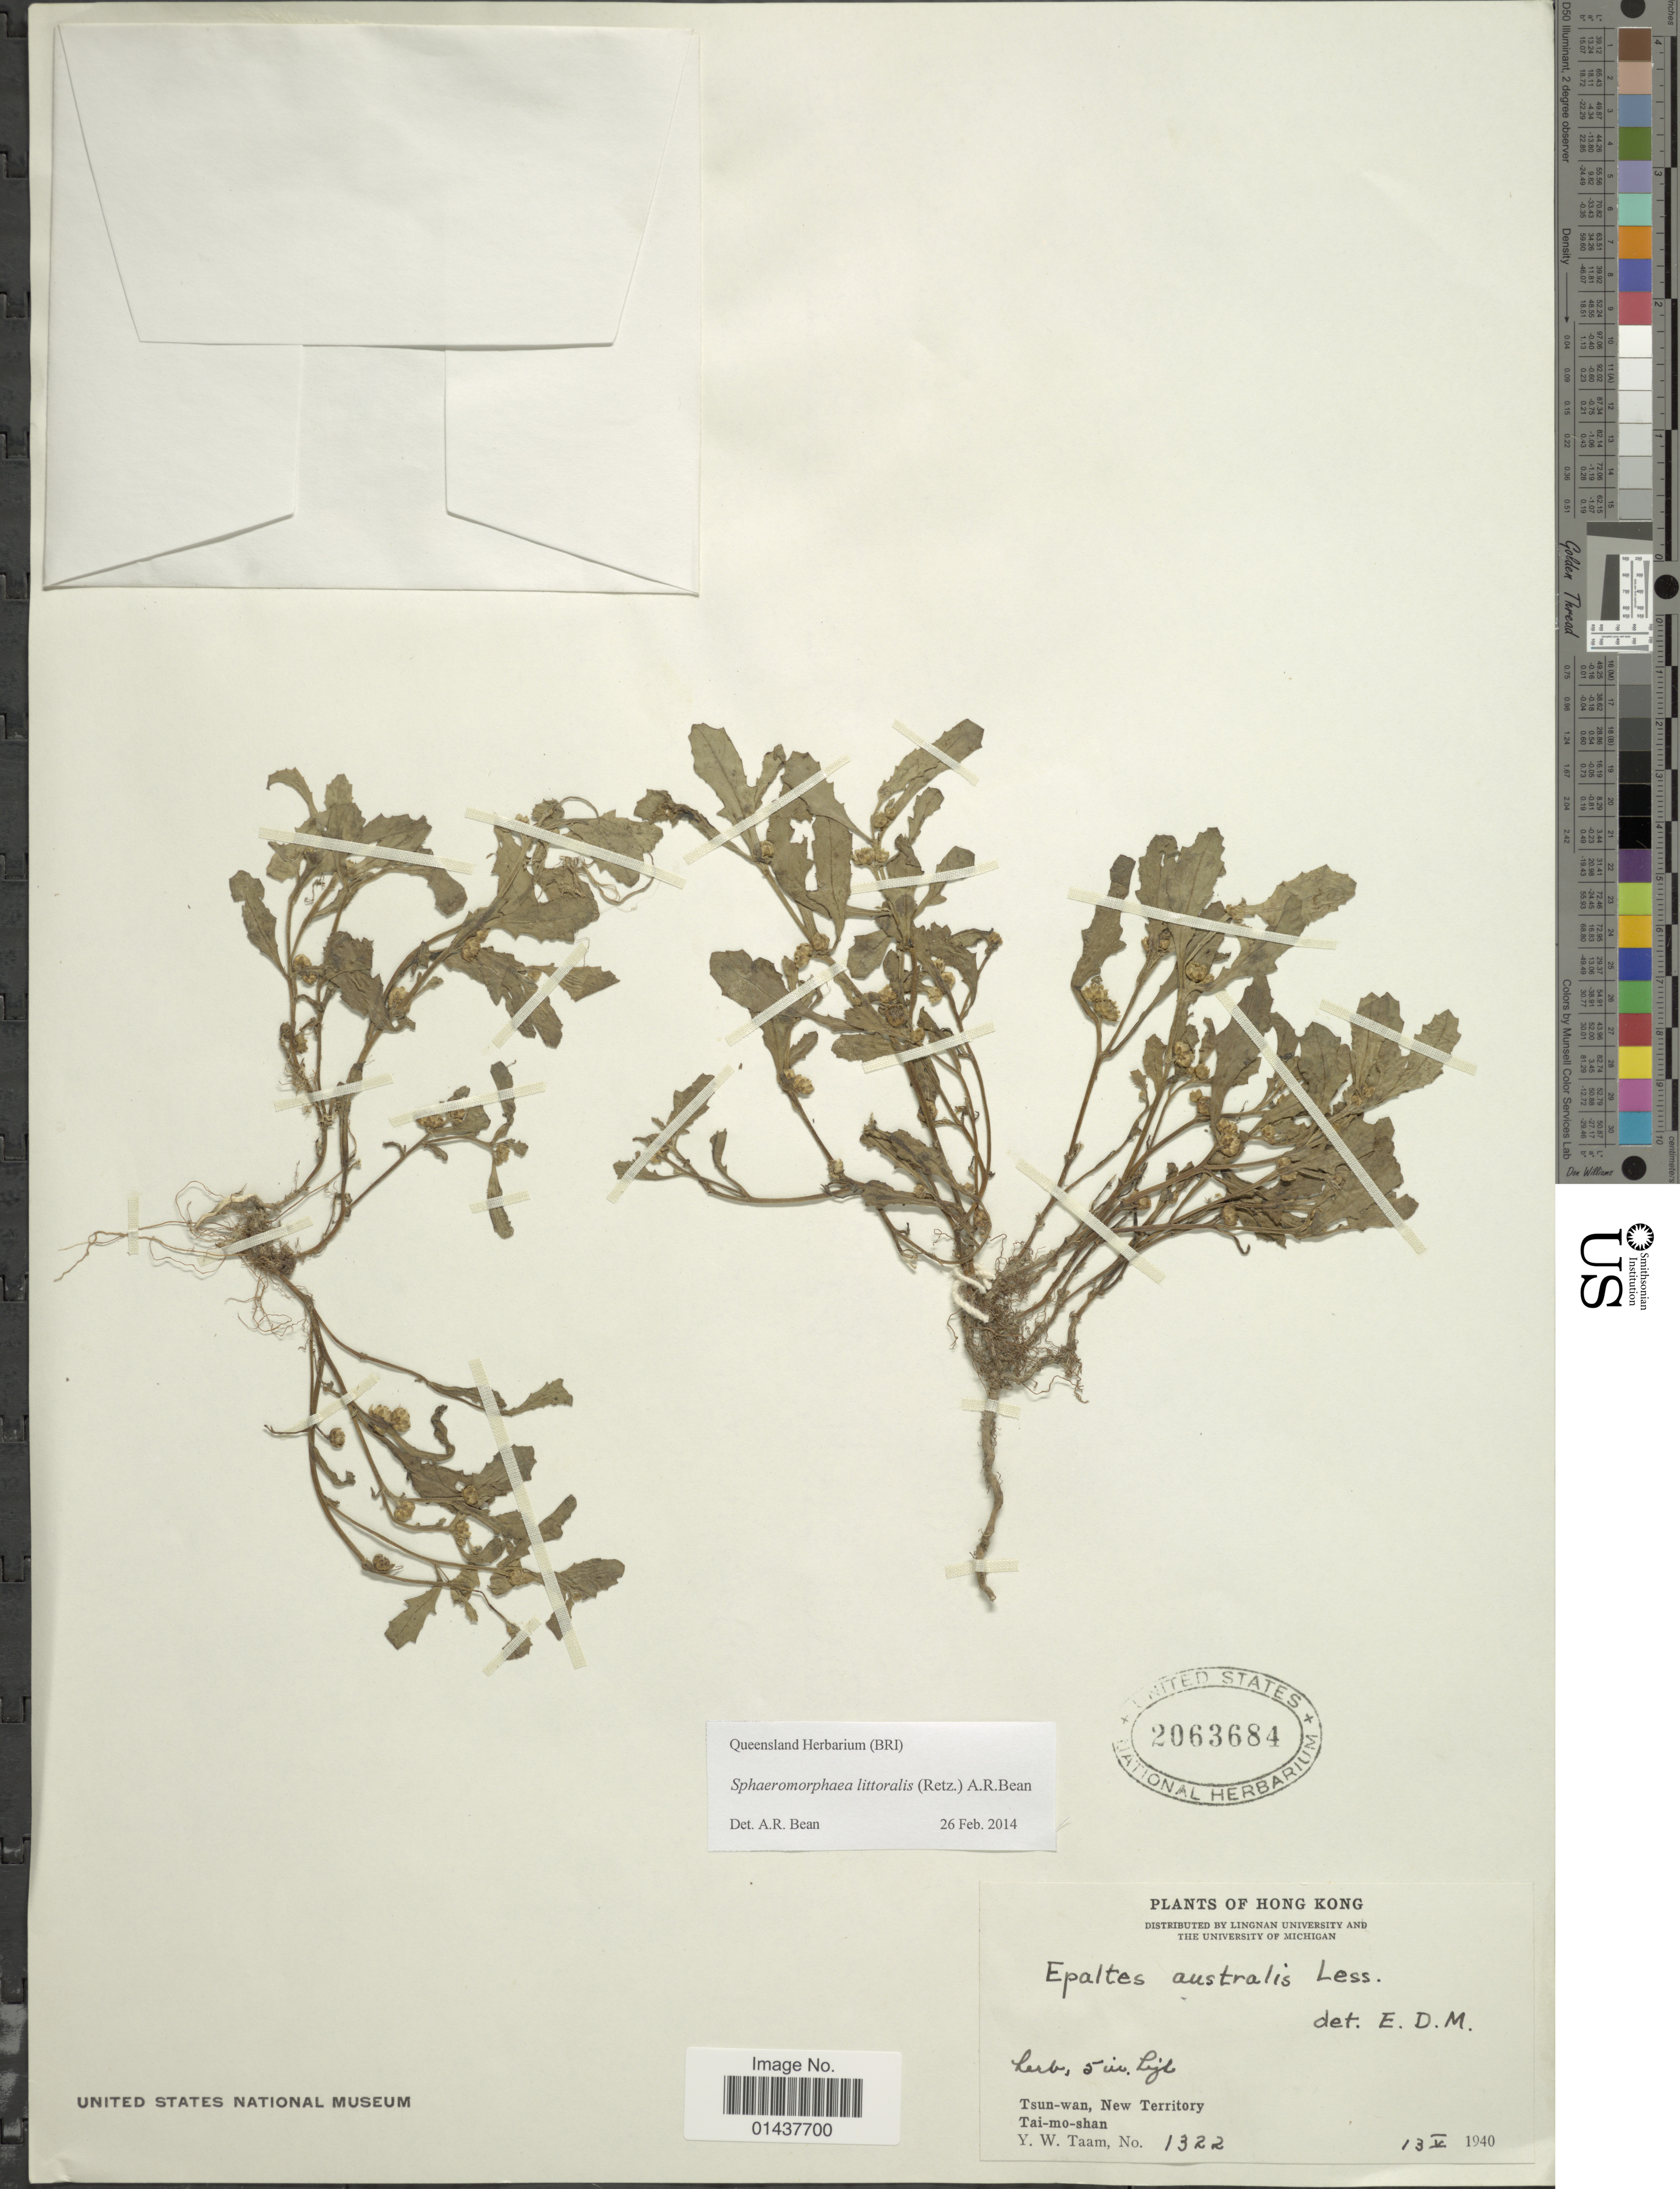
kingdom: Plantae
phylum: Tracheophyta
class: Magnoliopsida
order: Asterales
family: Asteraceae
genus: Sphaeromorphaea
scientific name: Sphaeromorphaea littoralis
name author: (Retz.) A.R. Bean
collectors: Y. W. Taam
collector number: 1322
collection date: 1940-05-13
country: China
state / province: Hong Kong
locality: Tsun-wan, New Territory, Tai-mo-shan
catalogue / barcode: US 2063684